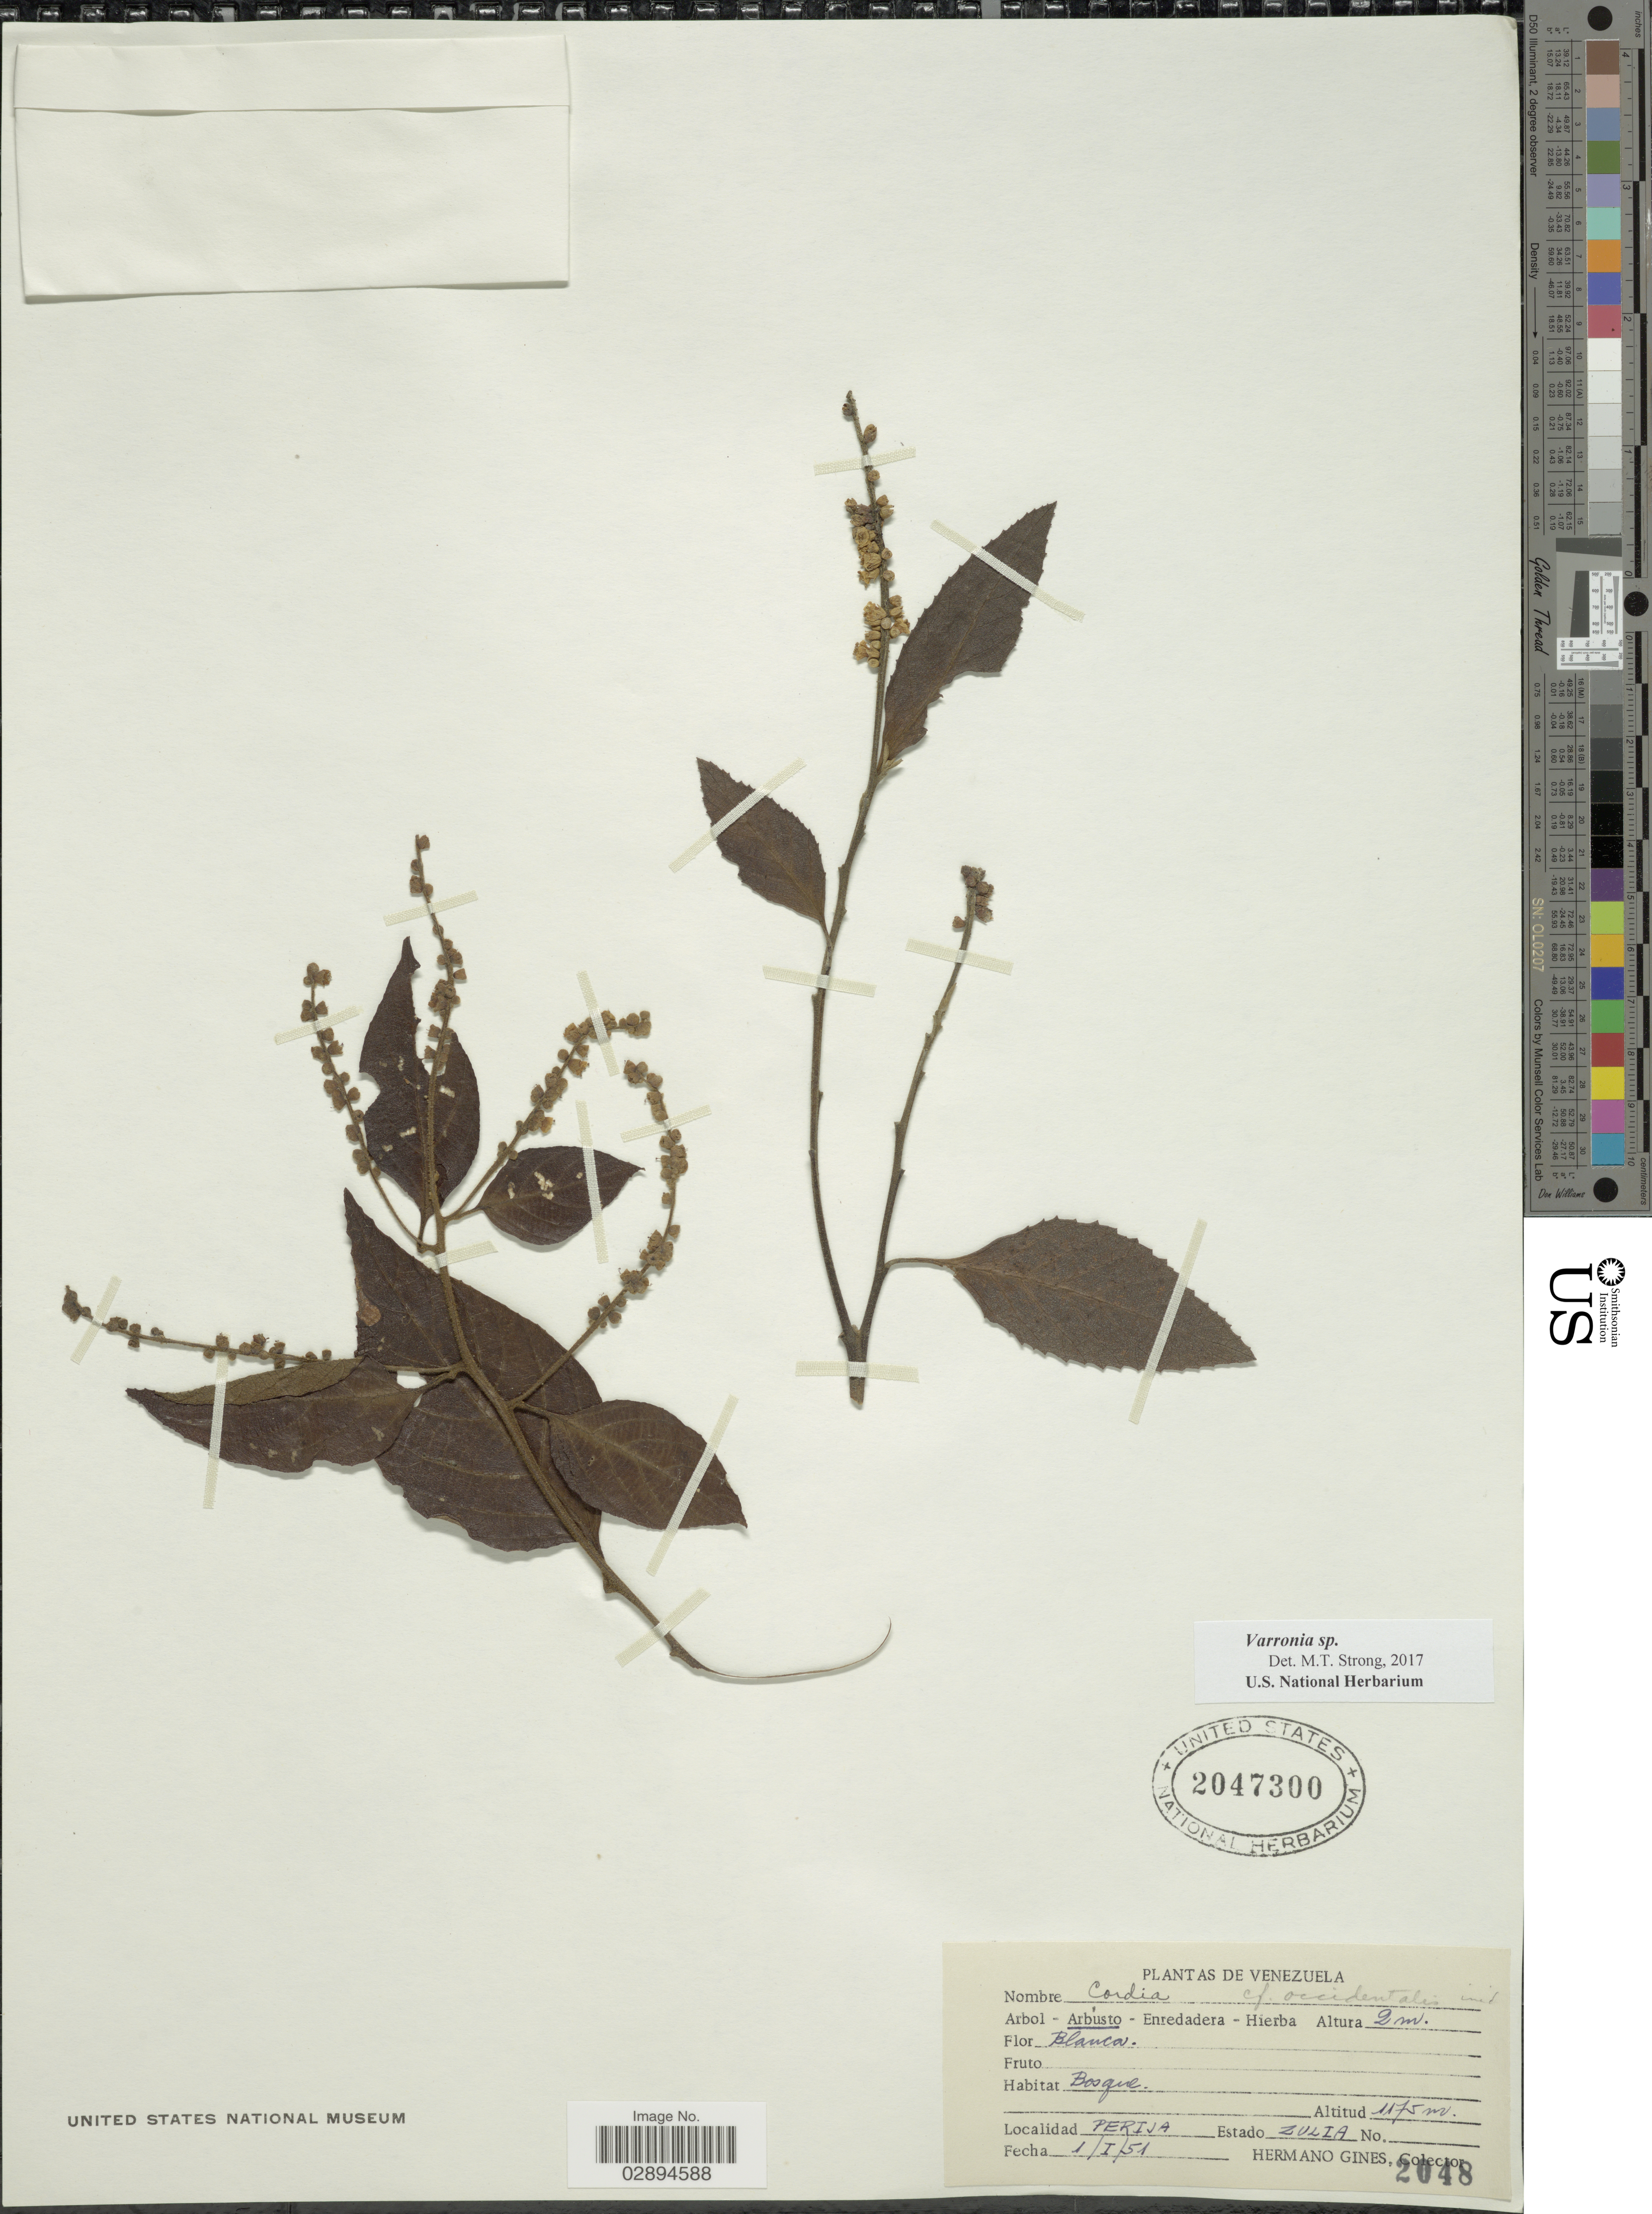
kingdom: Plantae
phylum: Tracheophyta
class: Magnoliopsida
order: Boraginales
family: Cordiaceae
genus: Varronia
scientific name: Varronia sp.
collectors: Bro. Gines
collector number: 2048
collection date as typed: Transcribed d/m/y: 1/1/51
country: Venezuela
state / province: Zulia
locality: Perija. Estado Zulia.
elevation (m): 1175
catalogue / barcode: US 2047300